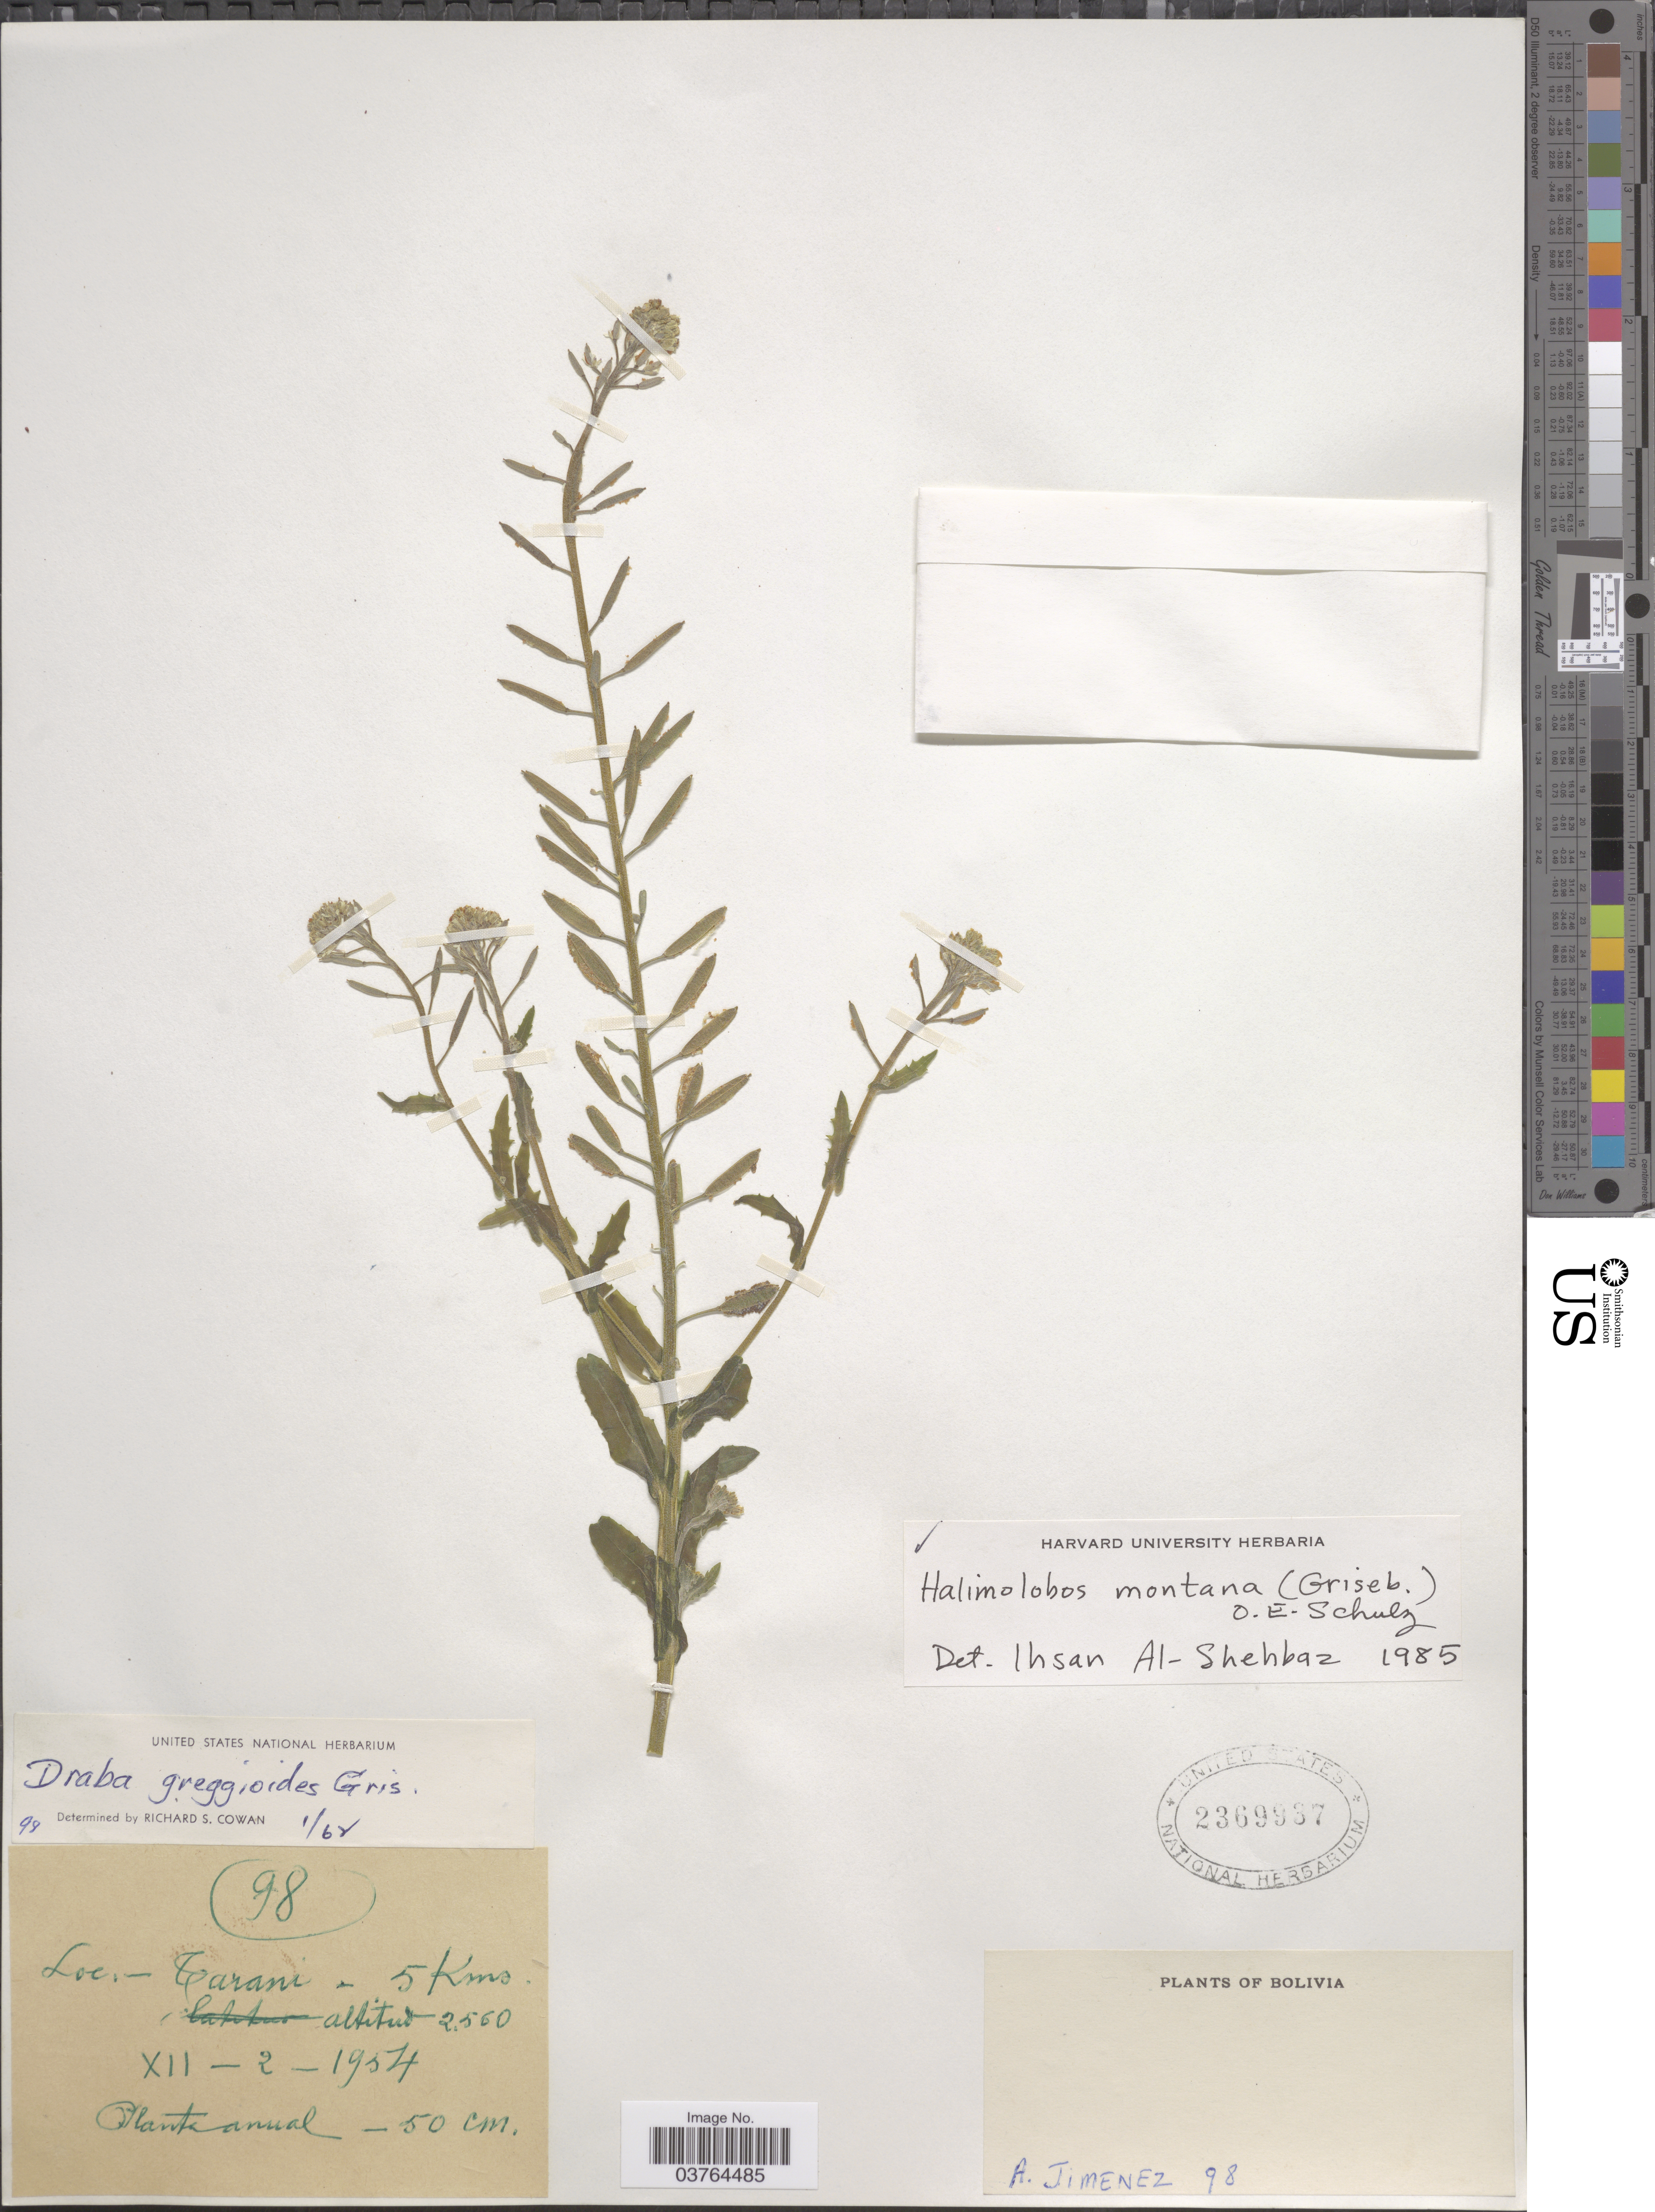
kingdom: Plantae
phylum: Tracheophyta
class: Magnoliopsida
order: Brassicales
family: Brassicaceae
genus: Exhalimolobos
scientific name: Exhalimolobos weddellii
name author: Al-Shehbaz & C.D. Bailey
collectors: A. Jimenez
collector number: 98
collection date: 1954-12-02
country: Bolivia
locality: Carani- 5kms.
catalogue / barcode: US 2369937